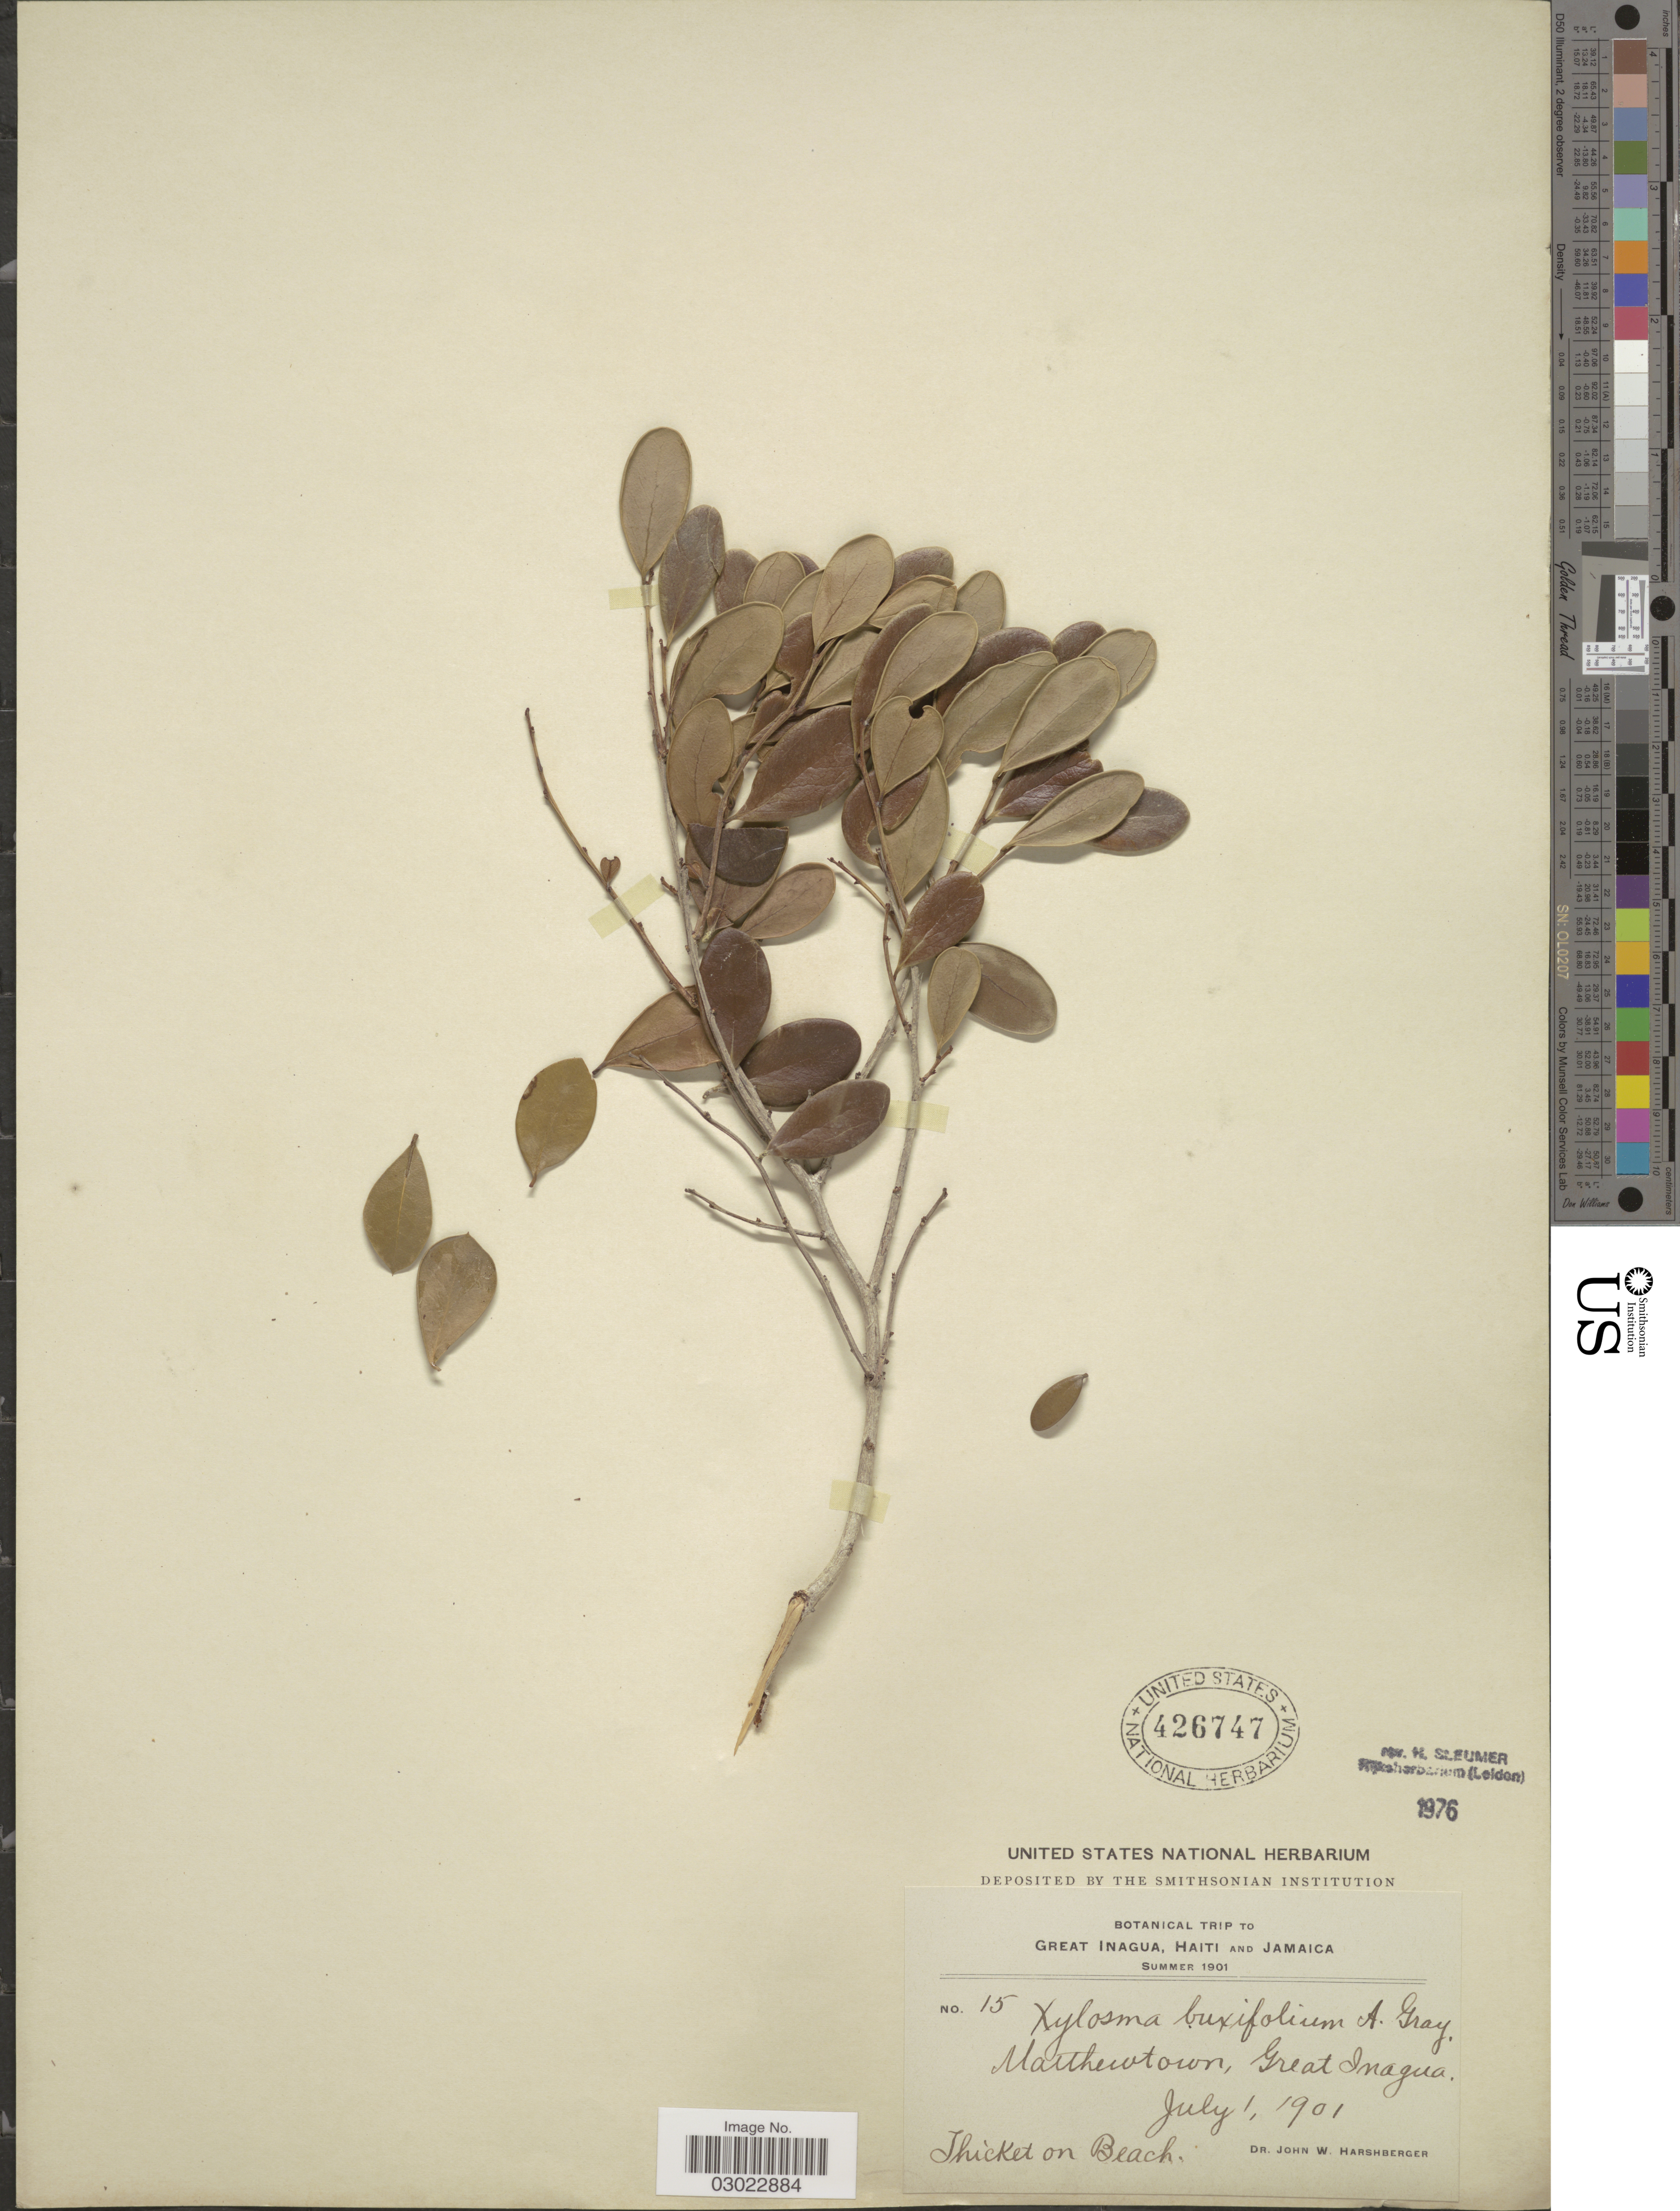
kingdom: Plantae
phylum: Tracheophyta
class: Magnoliopsida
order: Malpighiales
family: Salicaceae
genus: Xylosma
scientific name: Xylosma buxifolia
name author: A. Gray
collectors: J. W. Harshberger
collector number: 15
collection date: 1901-07-01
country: Bahamas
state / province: Inagua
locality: Matthewtown, Great Inagua. Thicket on Beach.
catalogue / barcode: US 426747